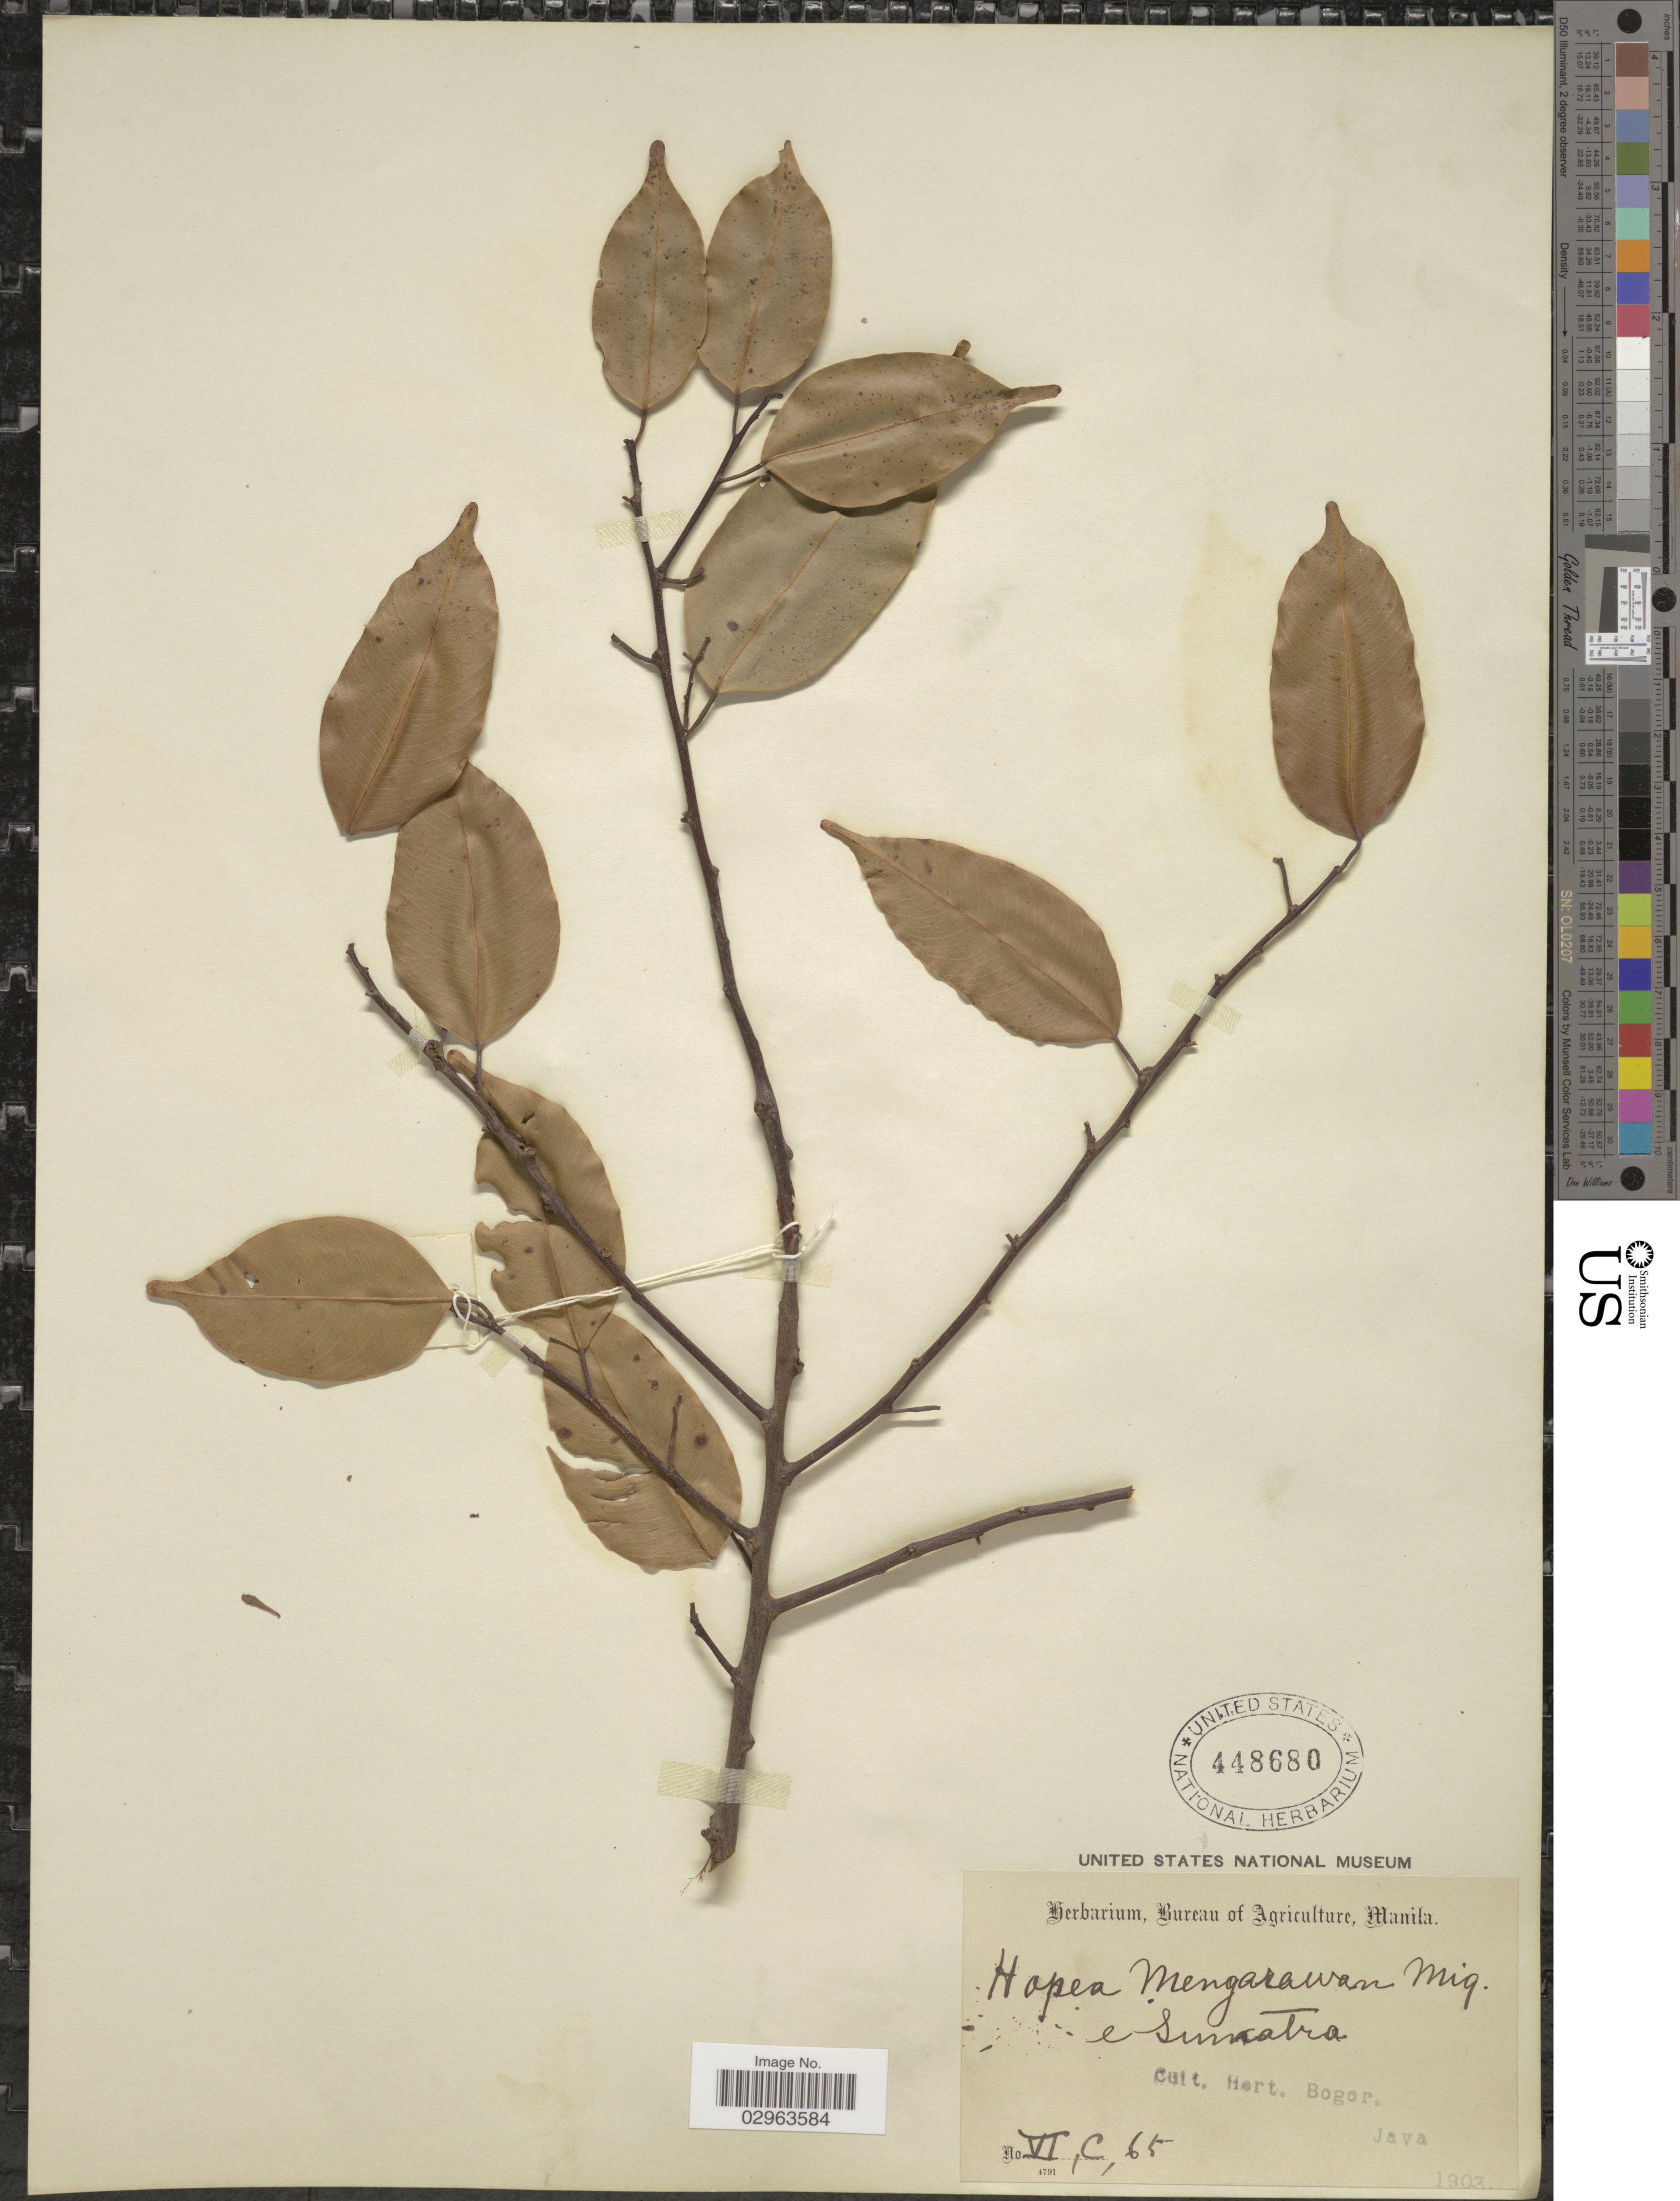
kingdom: Plantae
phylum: Tracheophyta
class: Magnoliopsida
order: Malvales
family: Dipterocarpaceae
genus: Hopea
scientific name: Hopea mengarawan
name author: Miq.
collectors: ex Herb. Bur. Agric. Manila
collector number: VI,C,65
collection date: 1903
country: Indonesia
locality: E Sumatra Cult. Hort. Bogor. Java.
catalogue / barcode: US 448680